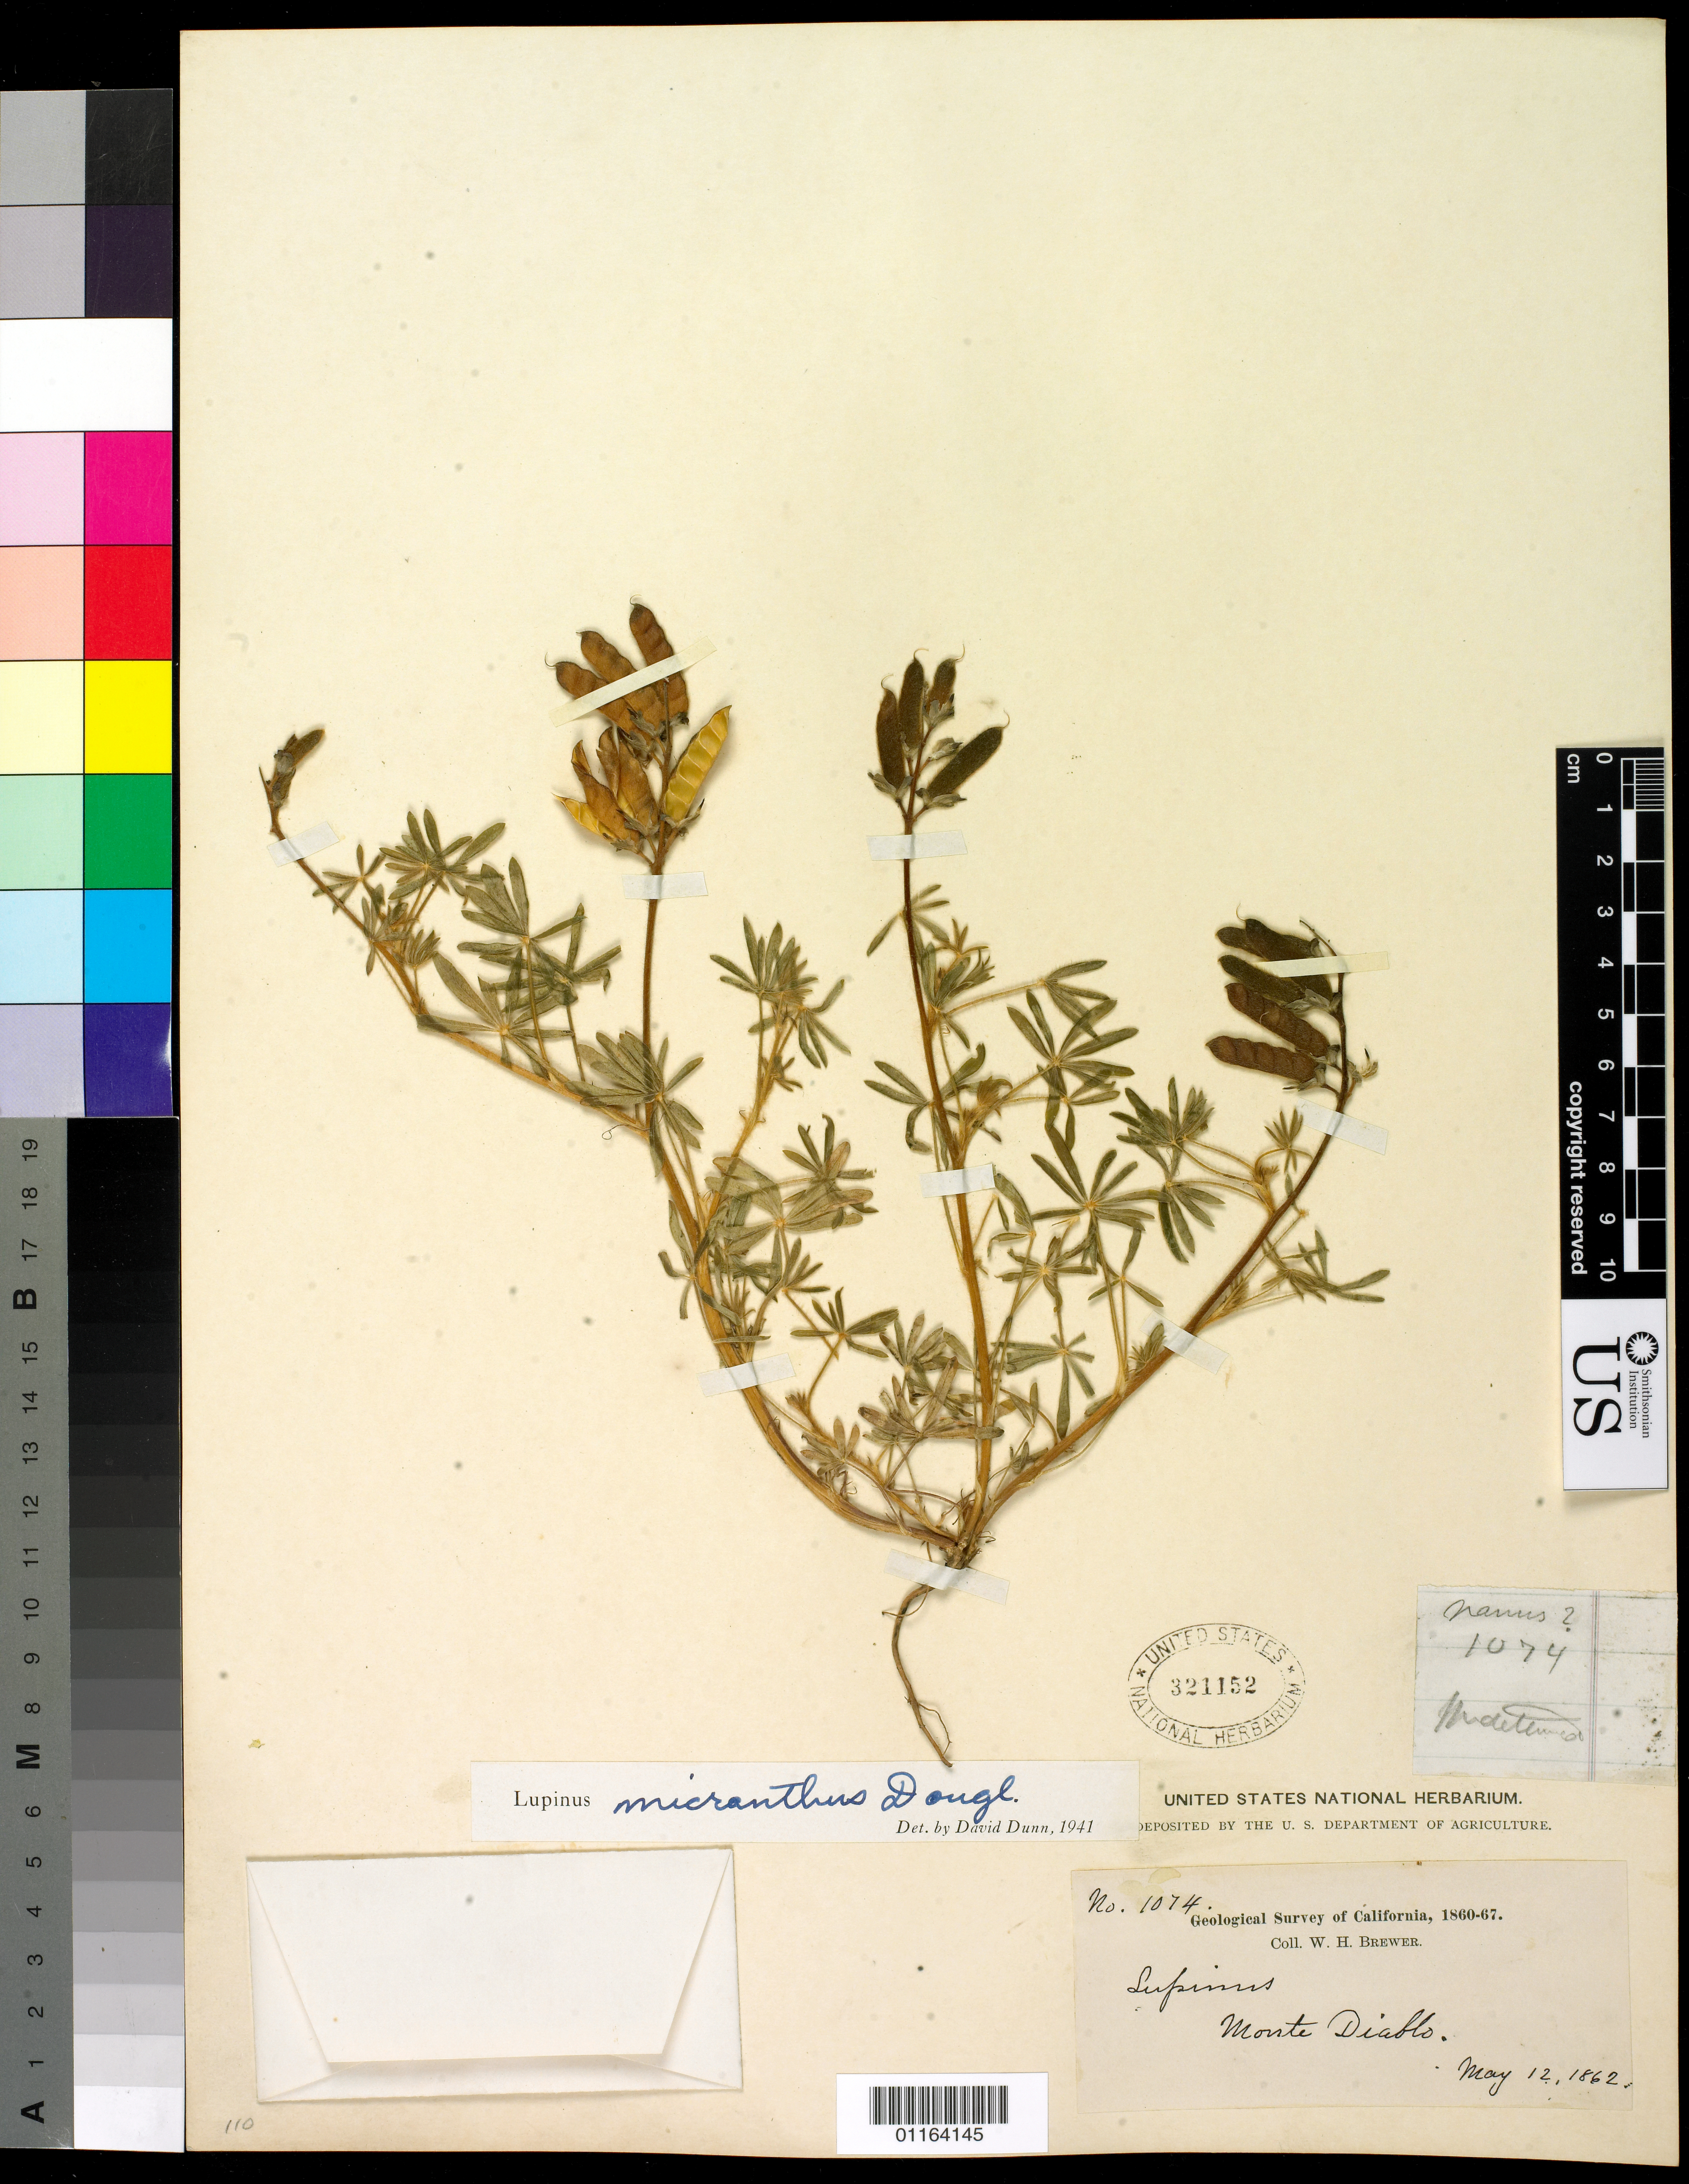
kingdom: Plantae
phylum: Tracheophyta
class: Magnoliopsida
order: Fabales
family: Fabaceae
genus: Lupinus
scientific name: Lupinus micranthus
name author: Douglas ex Lindl.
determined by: Dunn, D.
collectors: W. H. Brewer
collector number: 1074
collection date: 1862-05-12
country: United States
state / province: California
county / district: Contra Costa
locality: Monte Diablo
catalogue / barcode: US 321152